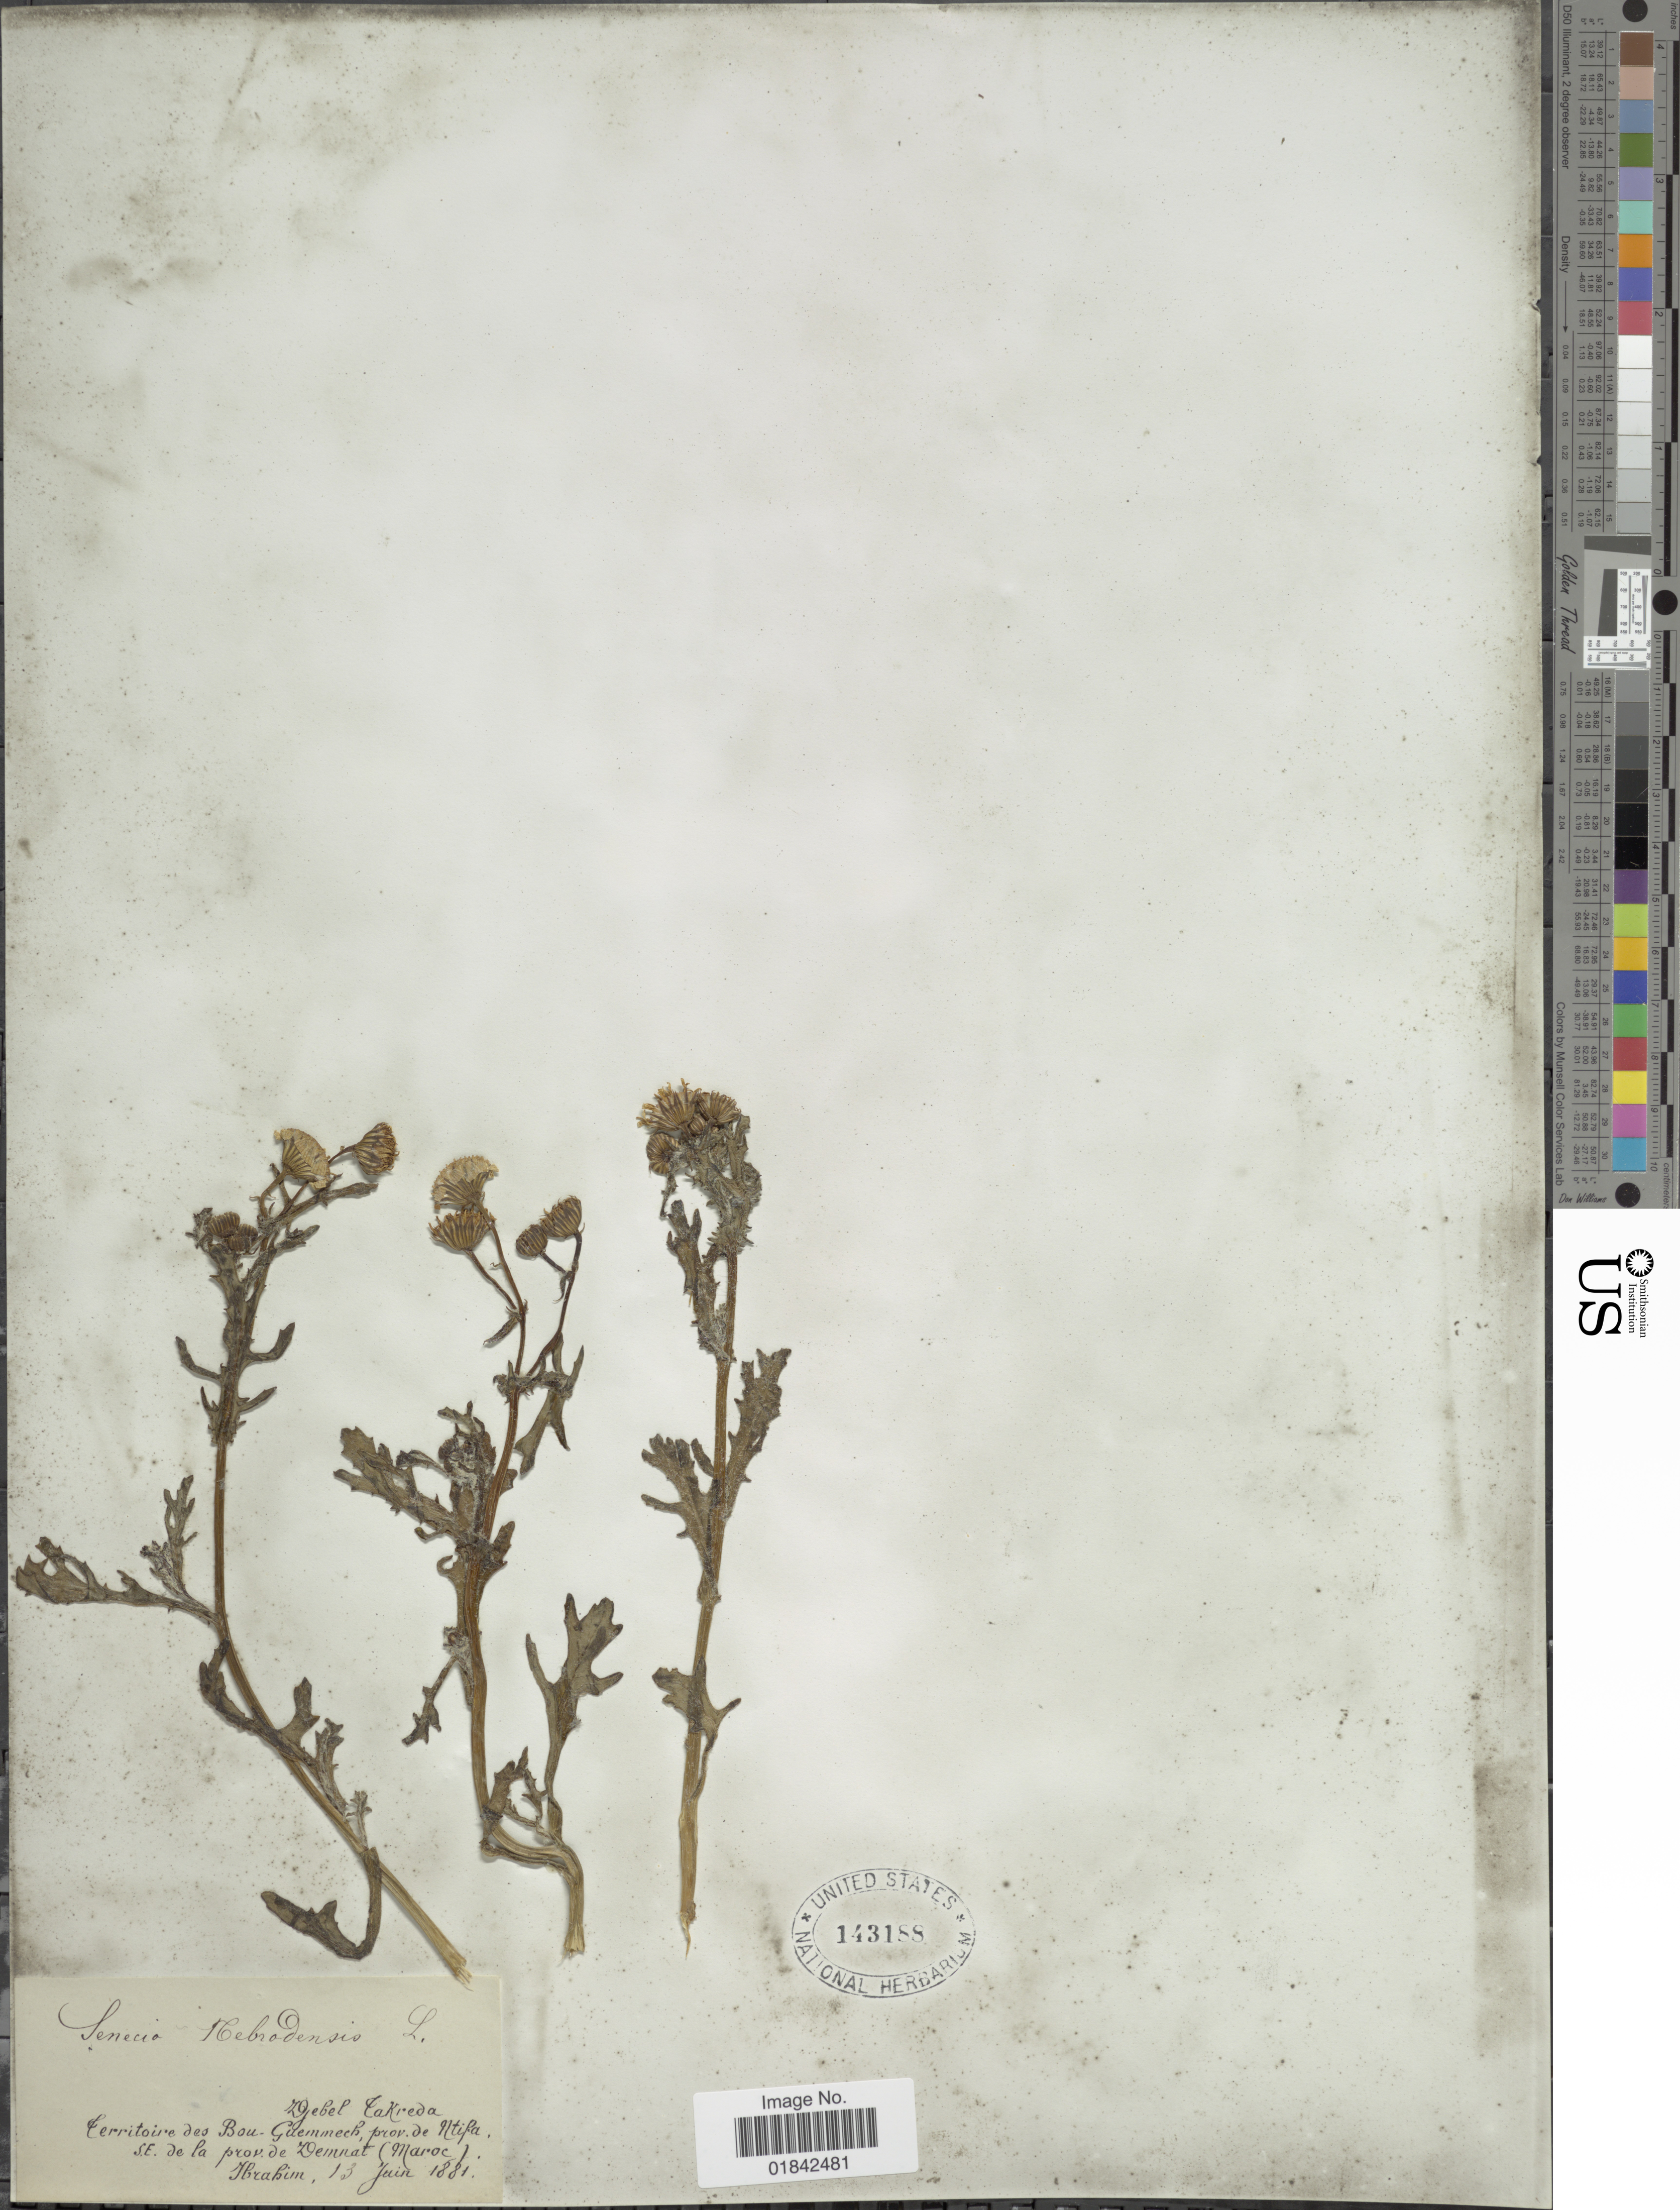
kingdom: Plantae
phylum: Tracheophyta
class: Magnoliopsida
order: Asterales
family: Asteraceae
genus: Senecio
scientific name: Senecio nebrodensis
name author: L.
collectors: -. Ibrahim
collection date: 1881-06-13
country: Morocco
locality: Djebel Takreda. Territoire des Bou-Guemmech, prov. de Ntifa S.E. de la prov. de Demnat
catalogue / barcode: US 143188